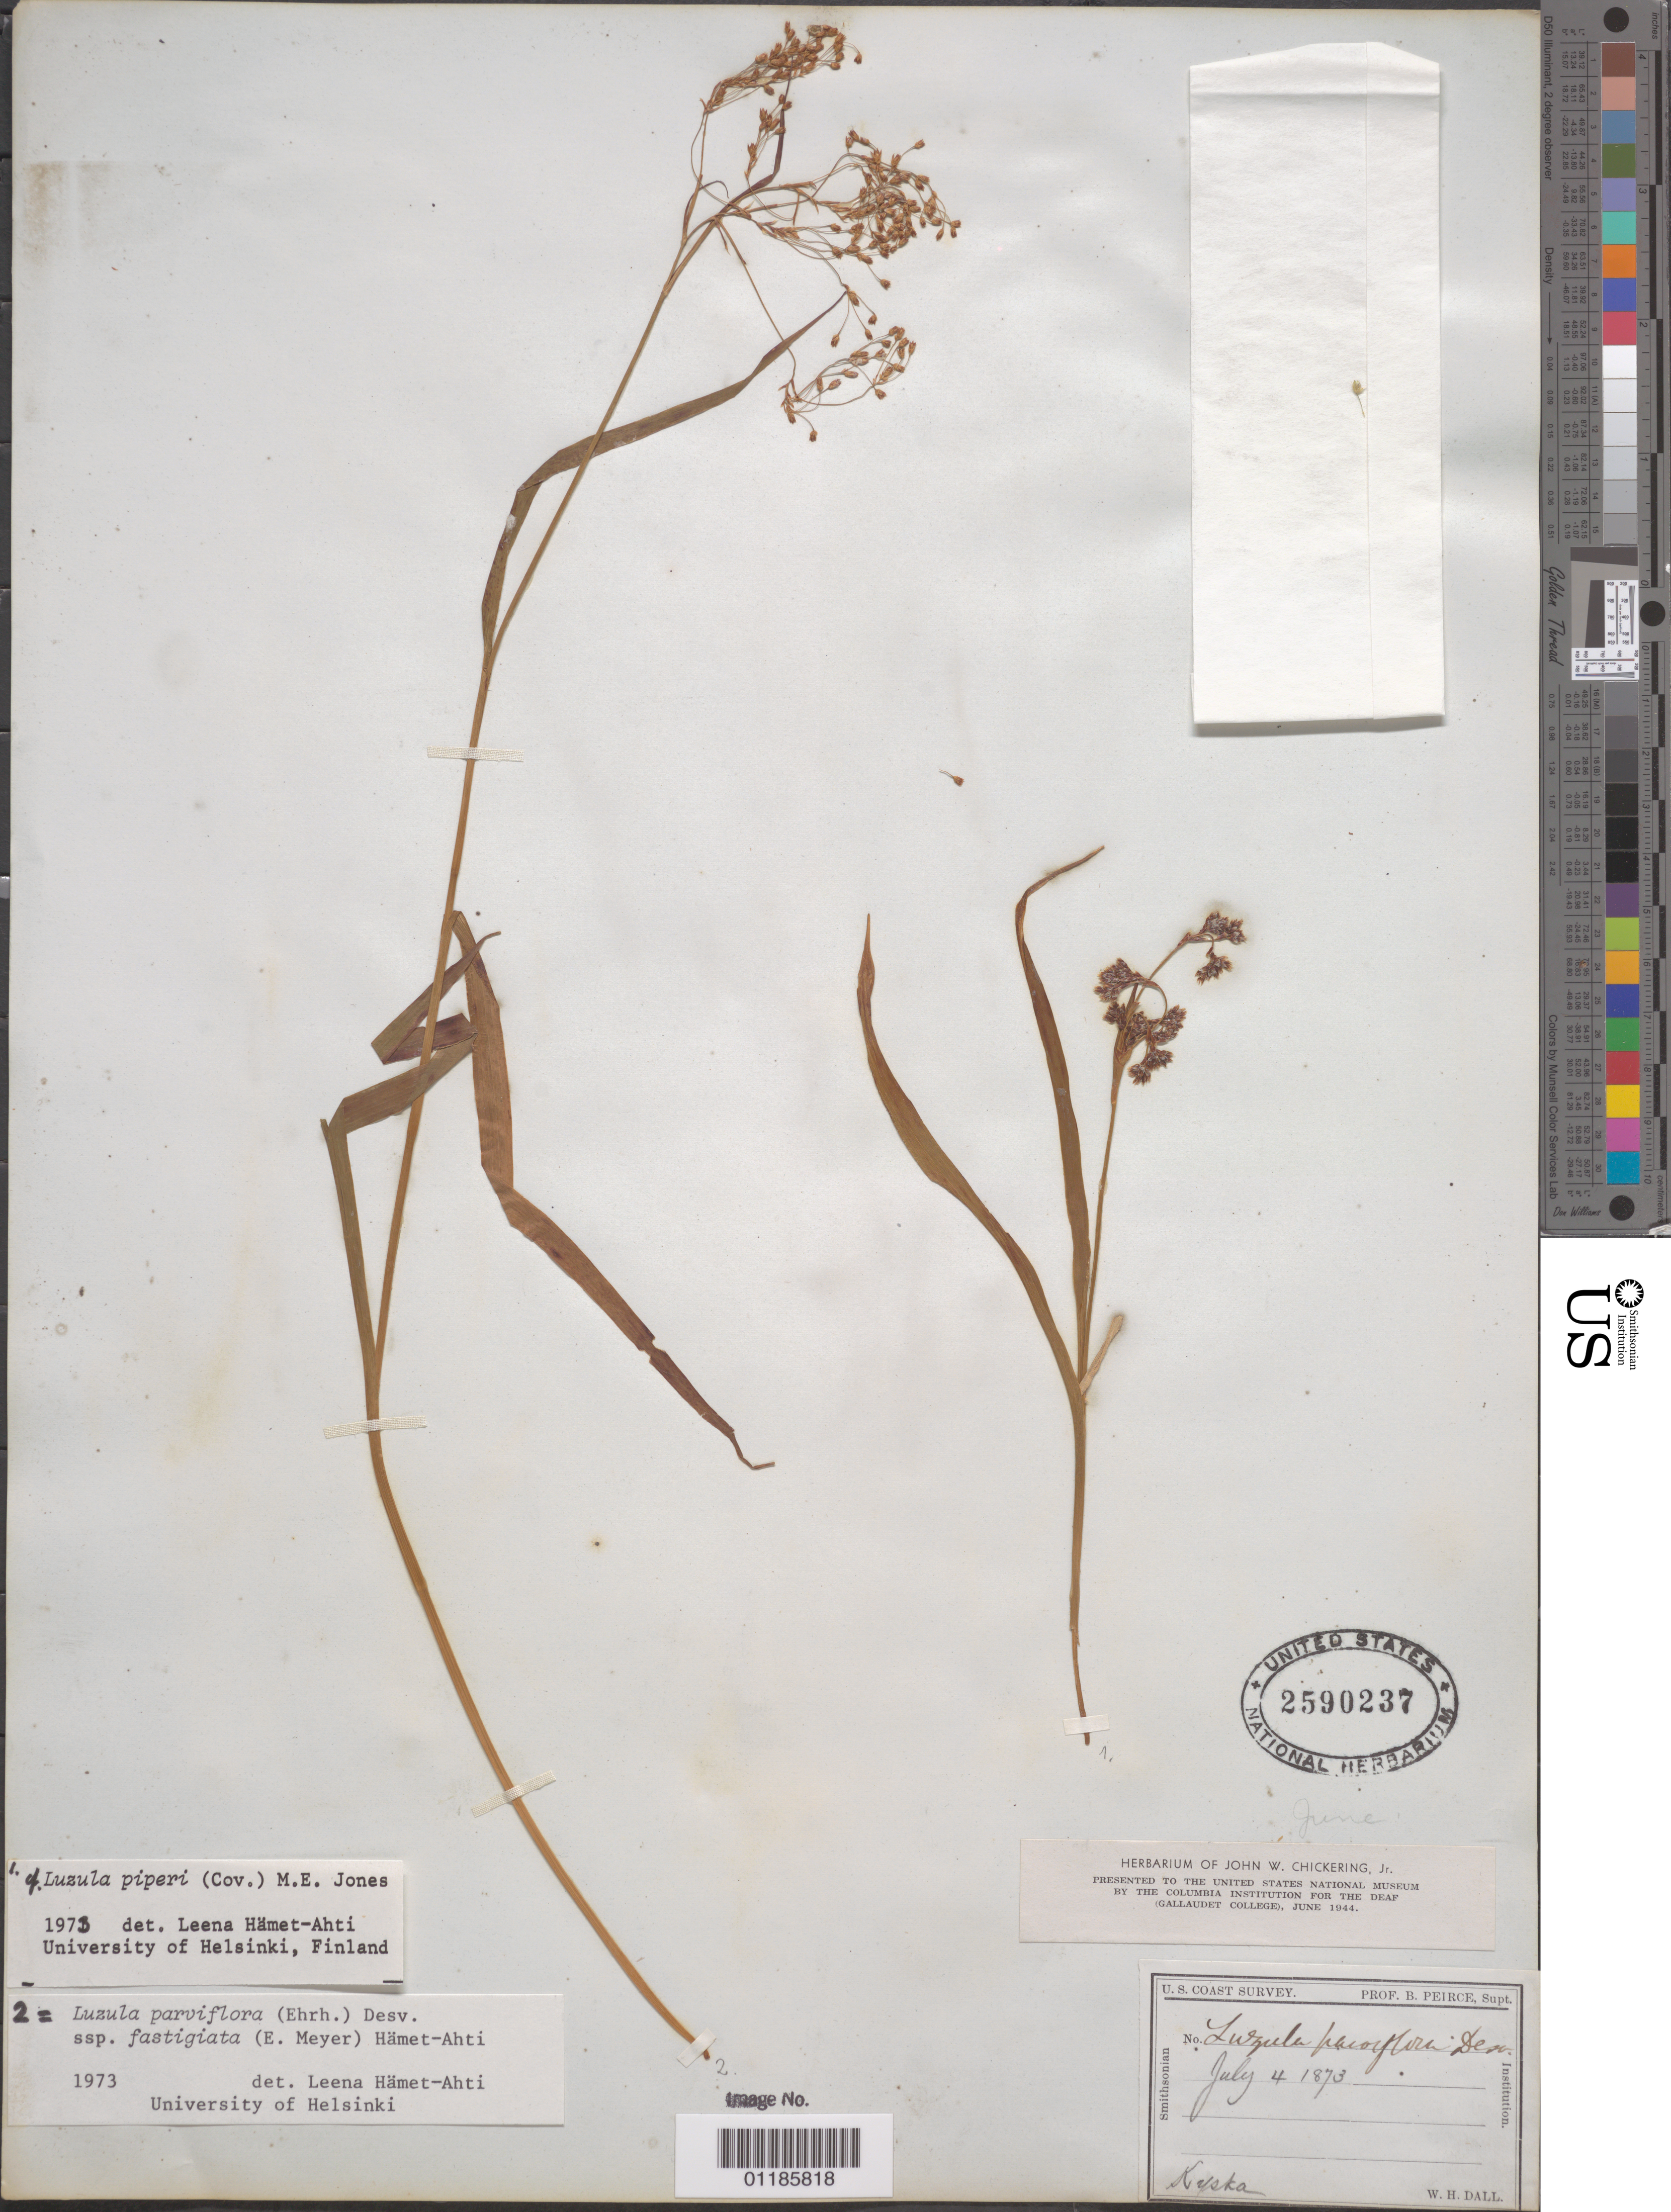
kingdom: Plantae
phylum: Tracheophyta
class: Liliopsida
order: Poales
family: Juncaceae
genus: Luzula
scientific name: Luzula piperi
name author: (Coville) M.E. Jones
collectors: W. Dall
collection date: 1873-07-04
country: United States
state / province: Alaska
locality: Kiska.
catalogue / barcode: US 2590237